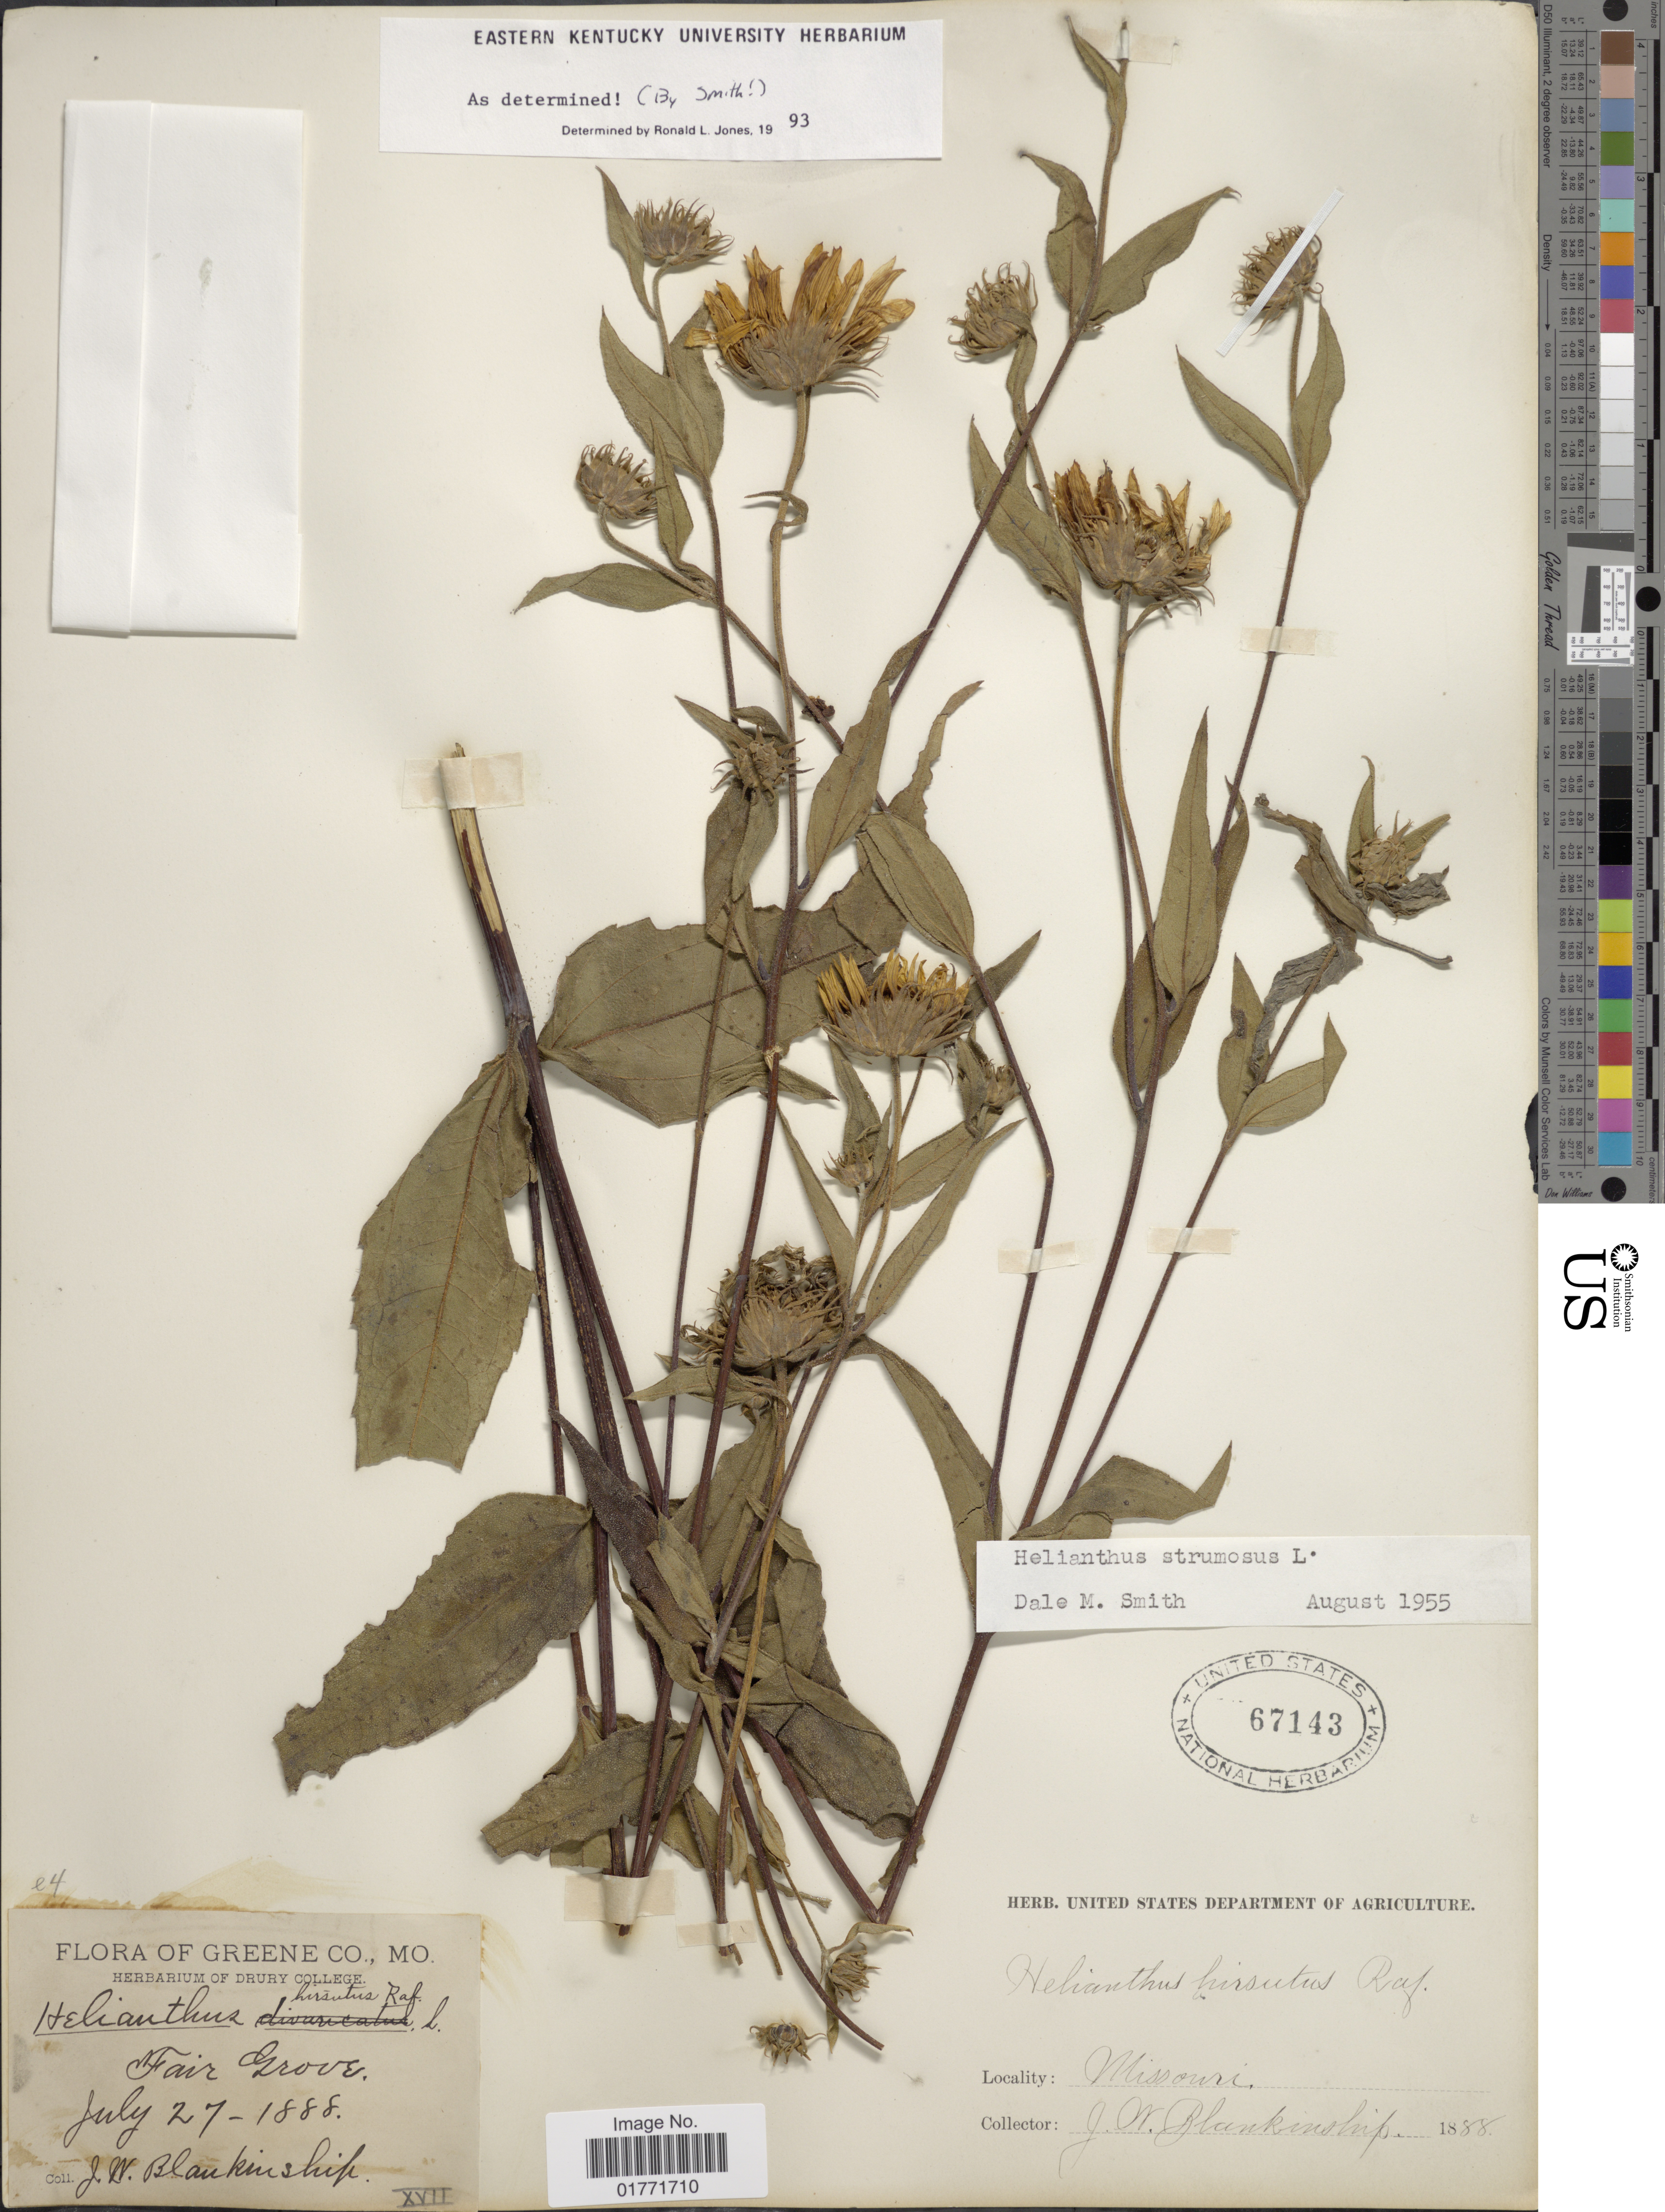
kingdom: Plantae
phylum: Tracheophyta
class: Magnoliopsida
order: Asterales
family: Asteraceae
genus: Helianthus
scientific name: Helianthus strumosus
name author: L.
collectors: J. W. Blankinship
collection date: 1888-07-27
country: United States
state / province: Missouri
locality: Missouri. Fair Grove. Green Co,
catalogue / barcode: US 67143